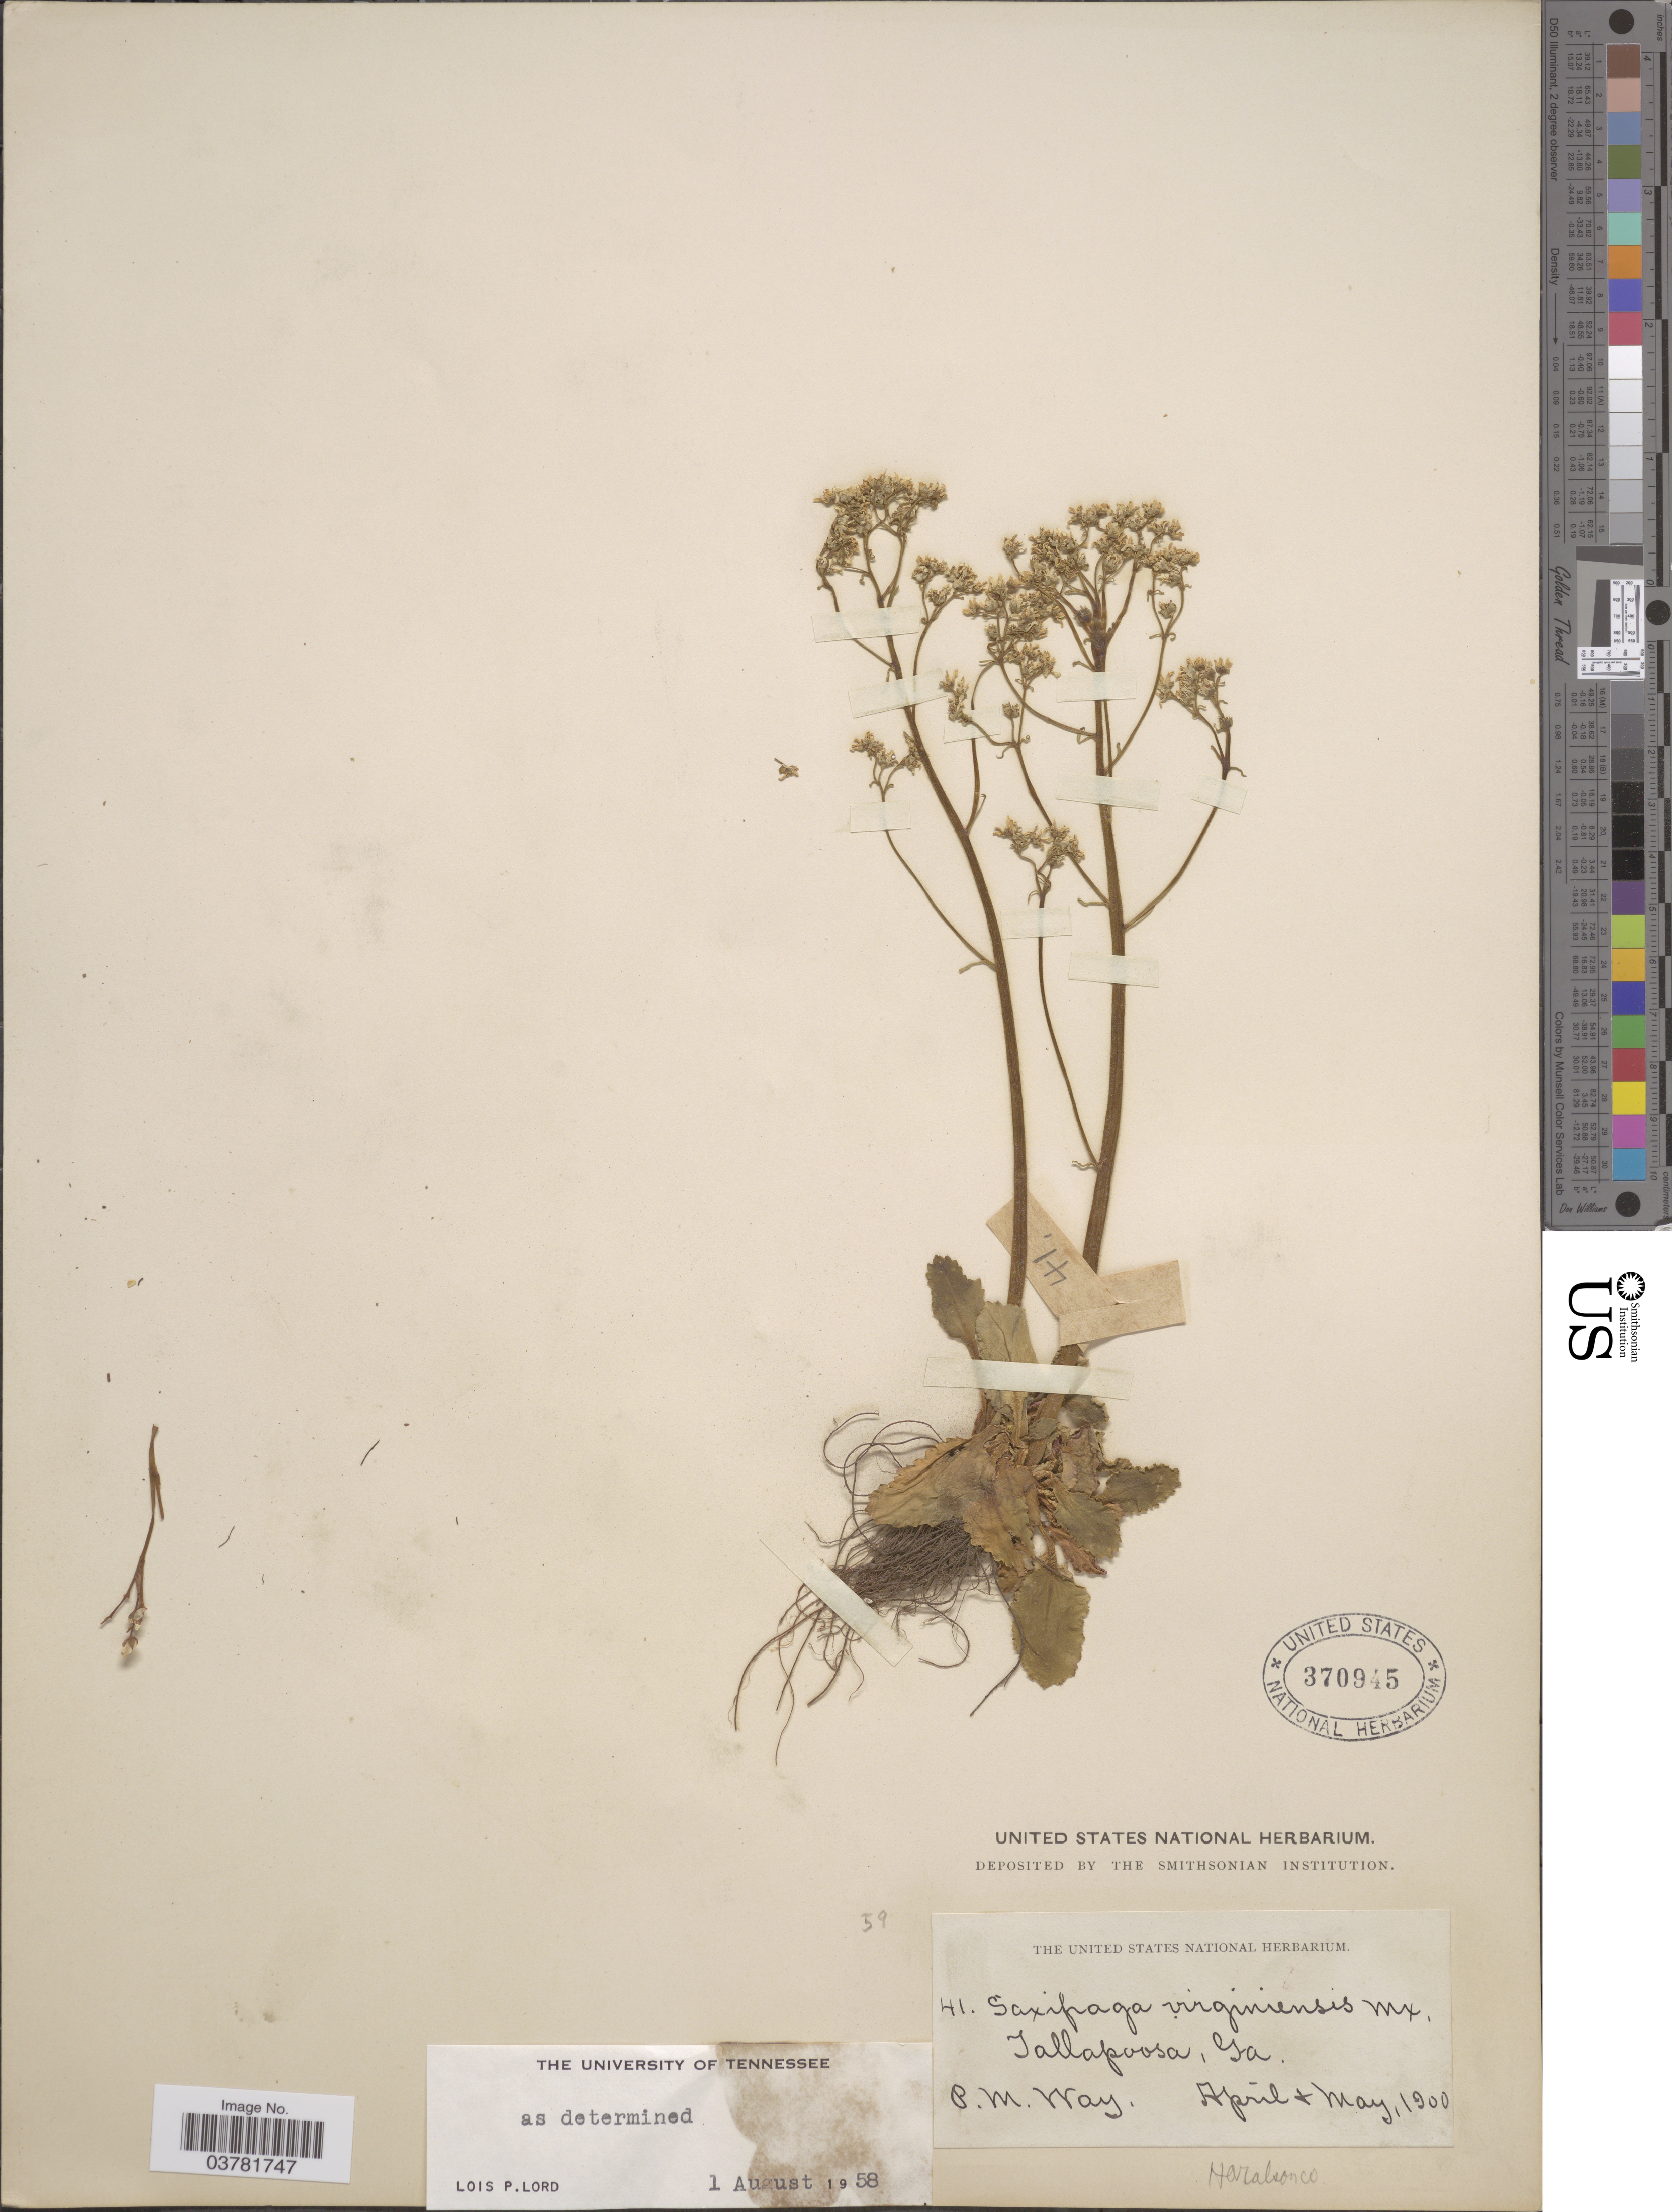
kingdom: Plantae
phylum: Tracheophyta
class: Magnoliopsida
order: Saxifragales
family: Saxifragaceae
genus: Micranthes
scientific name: Micranthes virginiensis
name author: (Michx.) Small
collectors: P. Way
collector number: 41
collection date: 1900-04/1900-05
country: United States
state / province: Georgia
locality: Tallapoosa. Haralson Co.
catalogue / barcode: US 370945